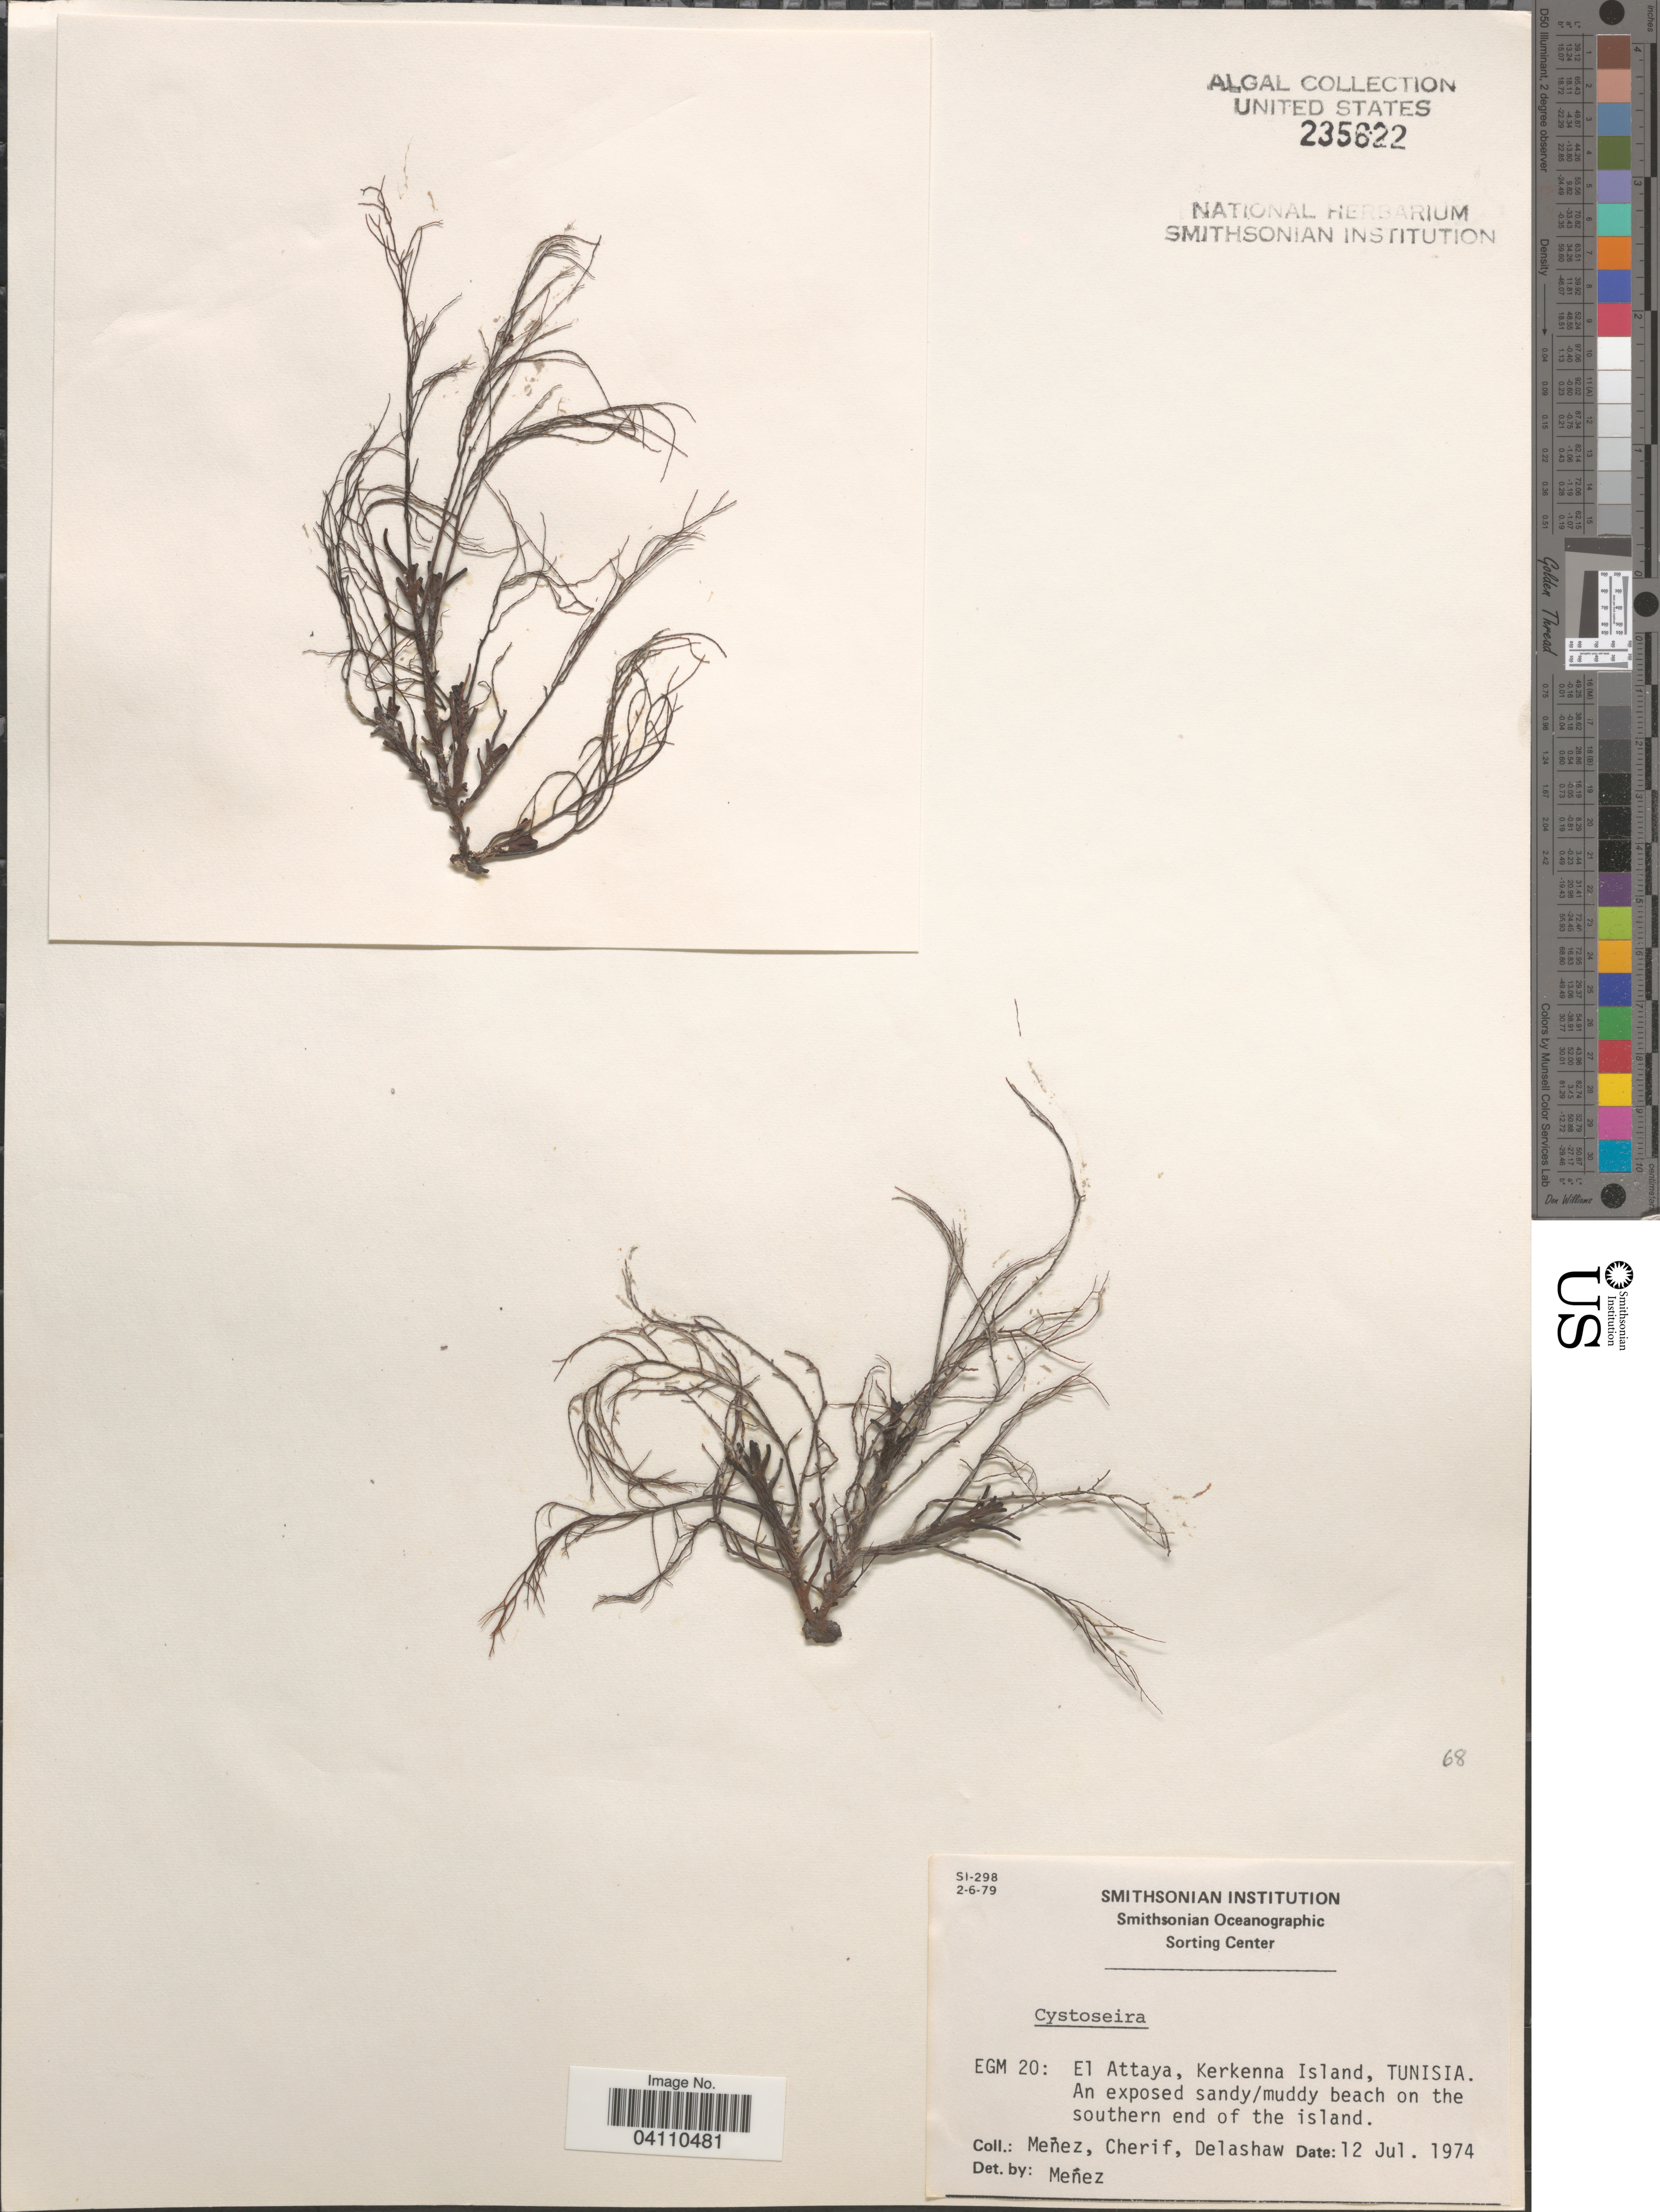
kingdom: Chromista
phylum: Ochrophyta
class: Phaeophyceae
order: Fucales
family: Sargassaceae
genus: Cystoseira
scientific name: Cystoseira sp.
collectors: Menez, -. Cherif & -. Delashaw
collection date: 1974-07-12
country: Tunisia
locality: EGM 20: El Attaya, Kerkenna Island, Tunisia. An exposed sandy/muddy beach on the southern end of the island.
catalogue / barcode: US 235622